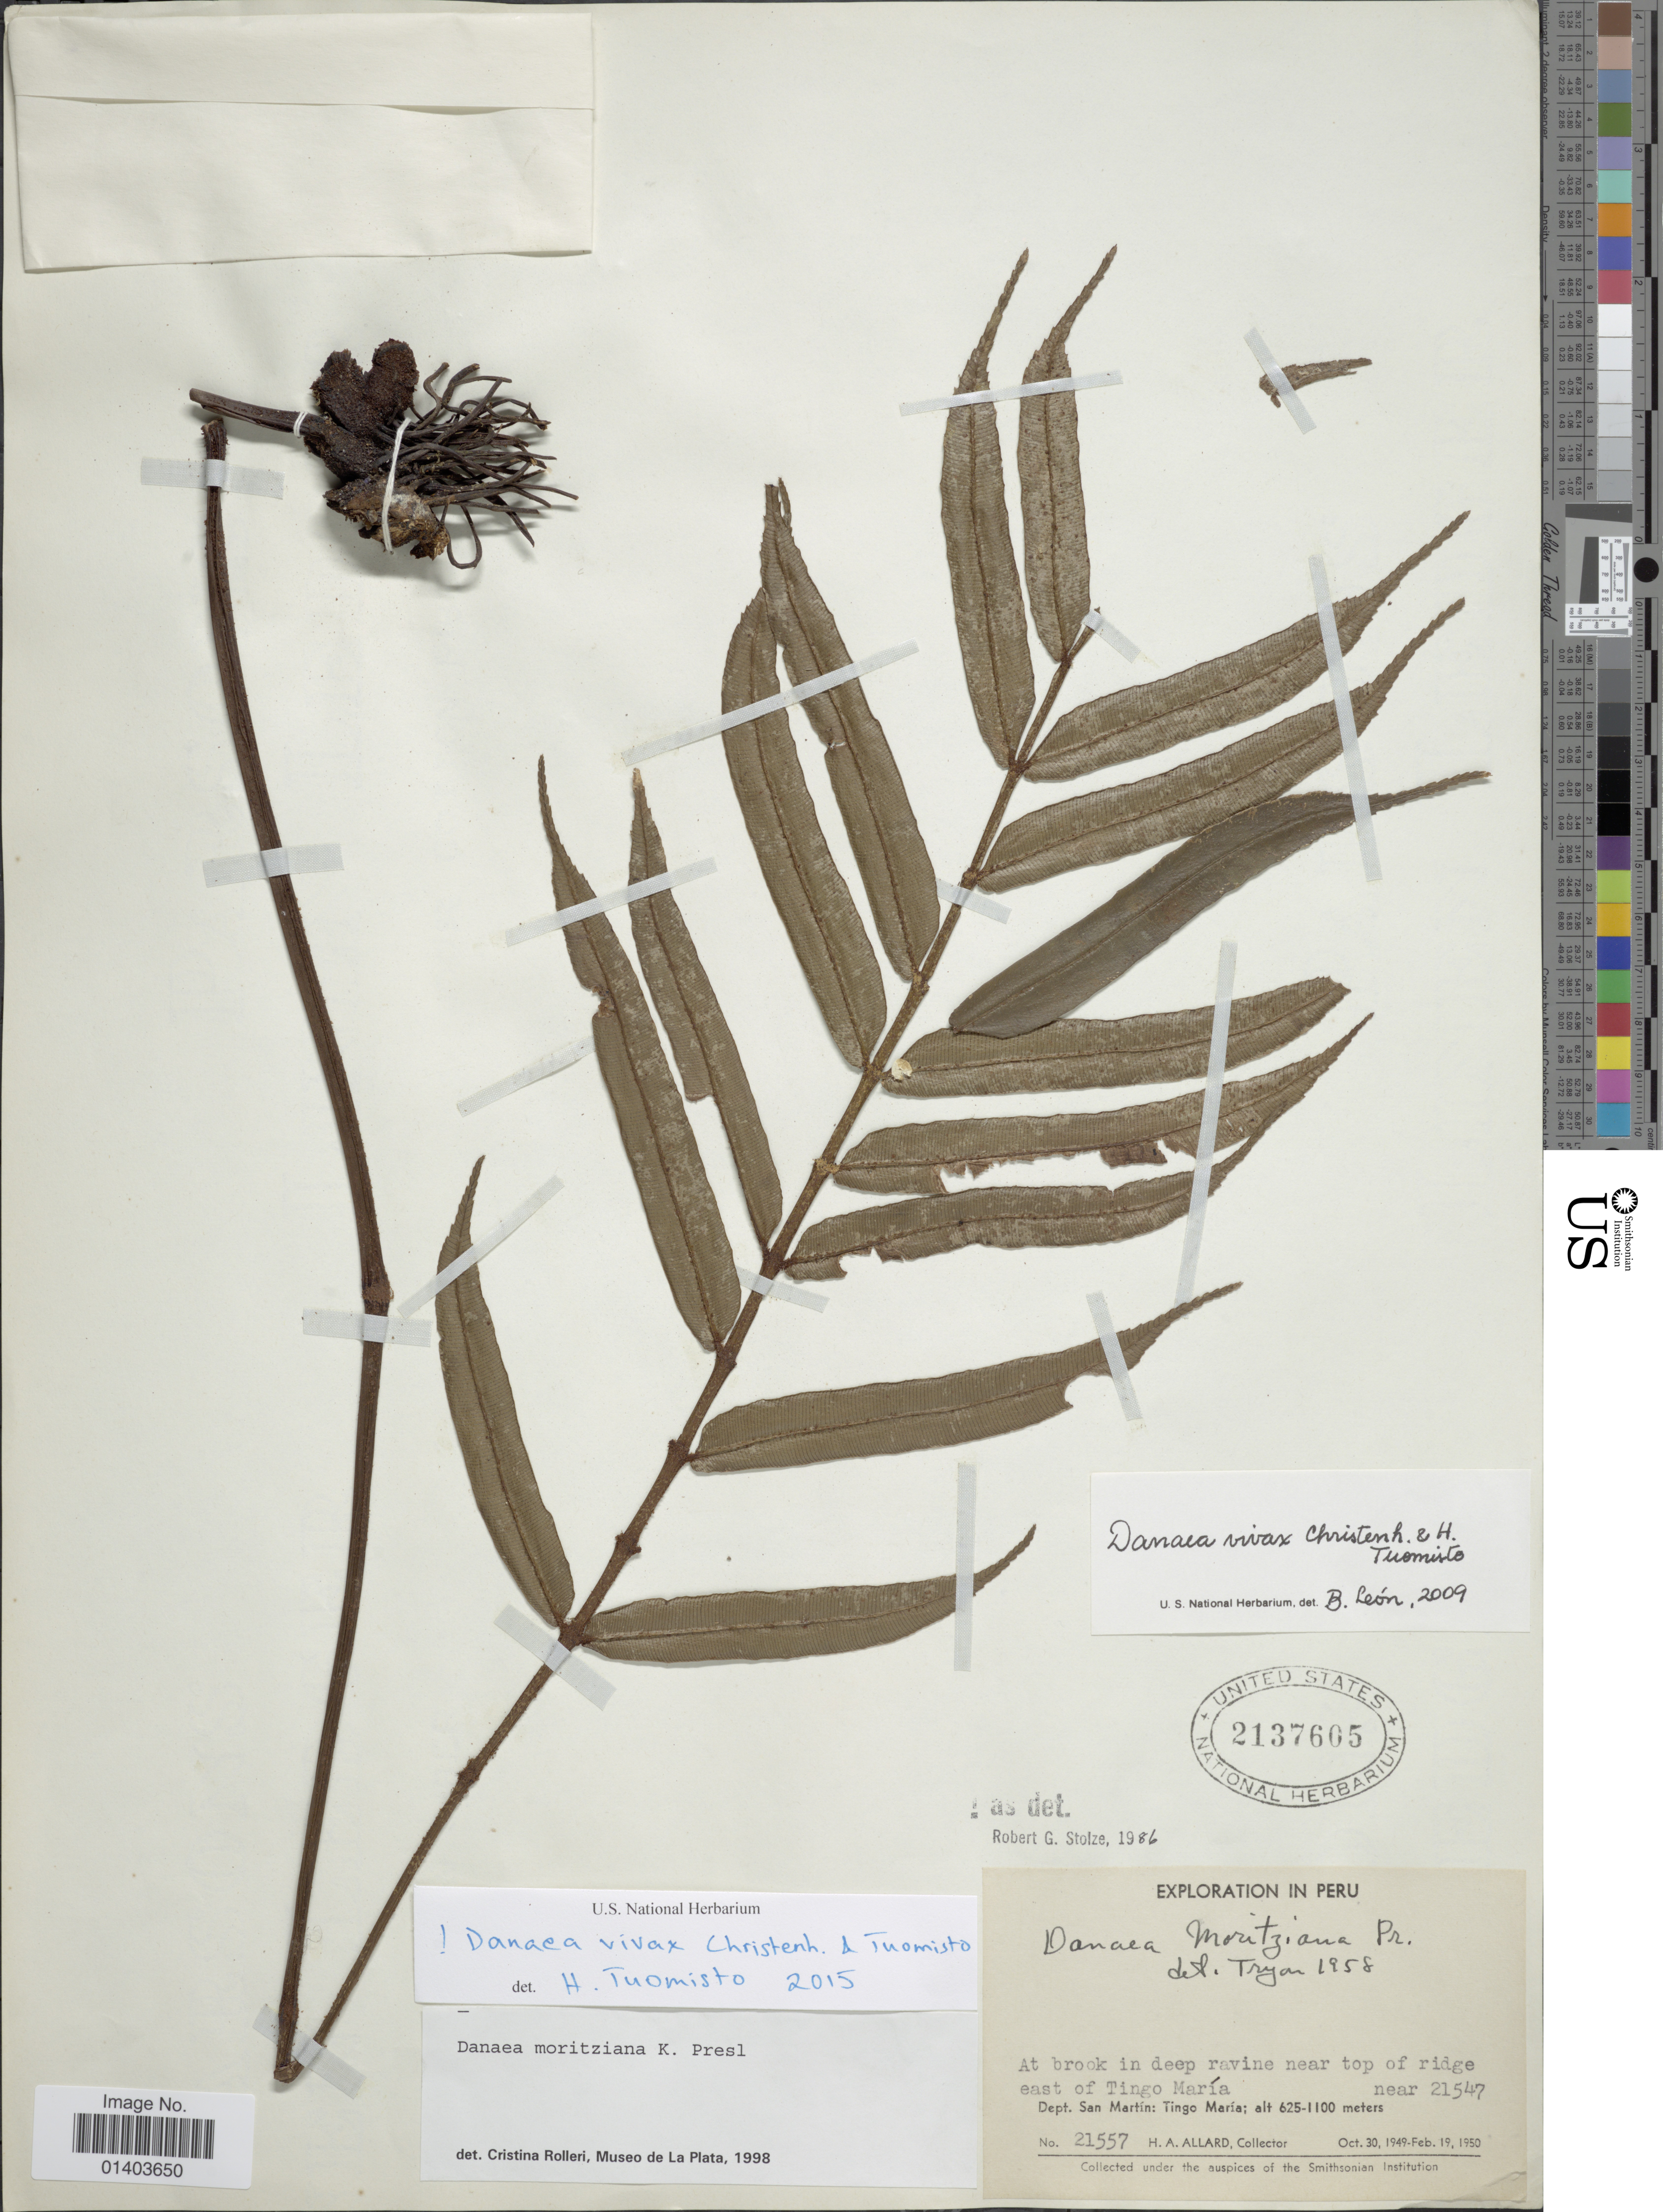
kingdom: Plantae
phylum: Tracheophyta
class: Polypodiopsida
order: Marattiales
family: Marattiaceae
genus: Danaea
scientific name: Danaea vivax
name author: Christenh. & Tuomisto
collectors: H. A. Allard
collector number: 21557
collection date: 1949-10-30/1950-02-19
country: Peru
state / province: San Martín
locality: At brook in deep ravine near top of ridge east of Tingo María, near 21547, Dept. San Martin: Tingo Maria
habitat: at brook in deep ravine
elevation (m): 625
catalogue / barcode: US 2137605